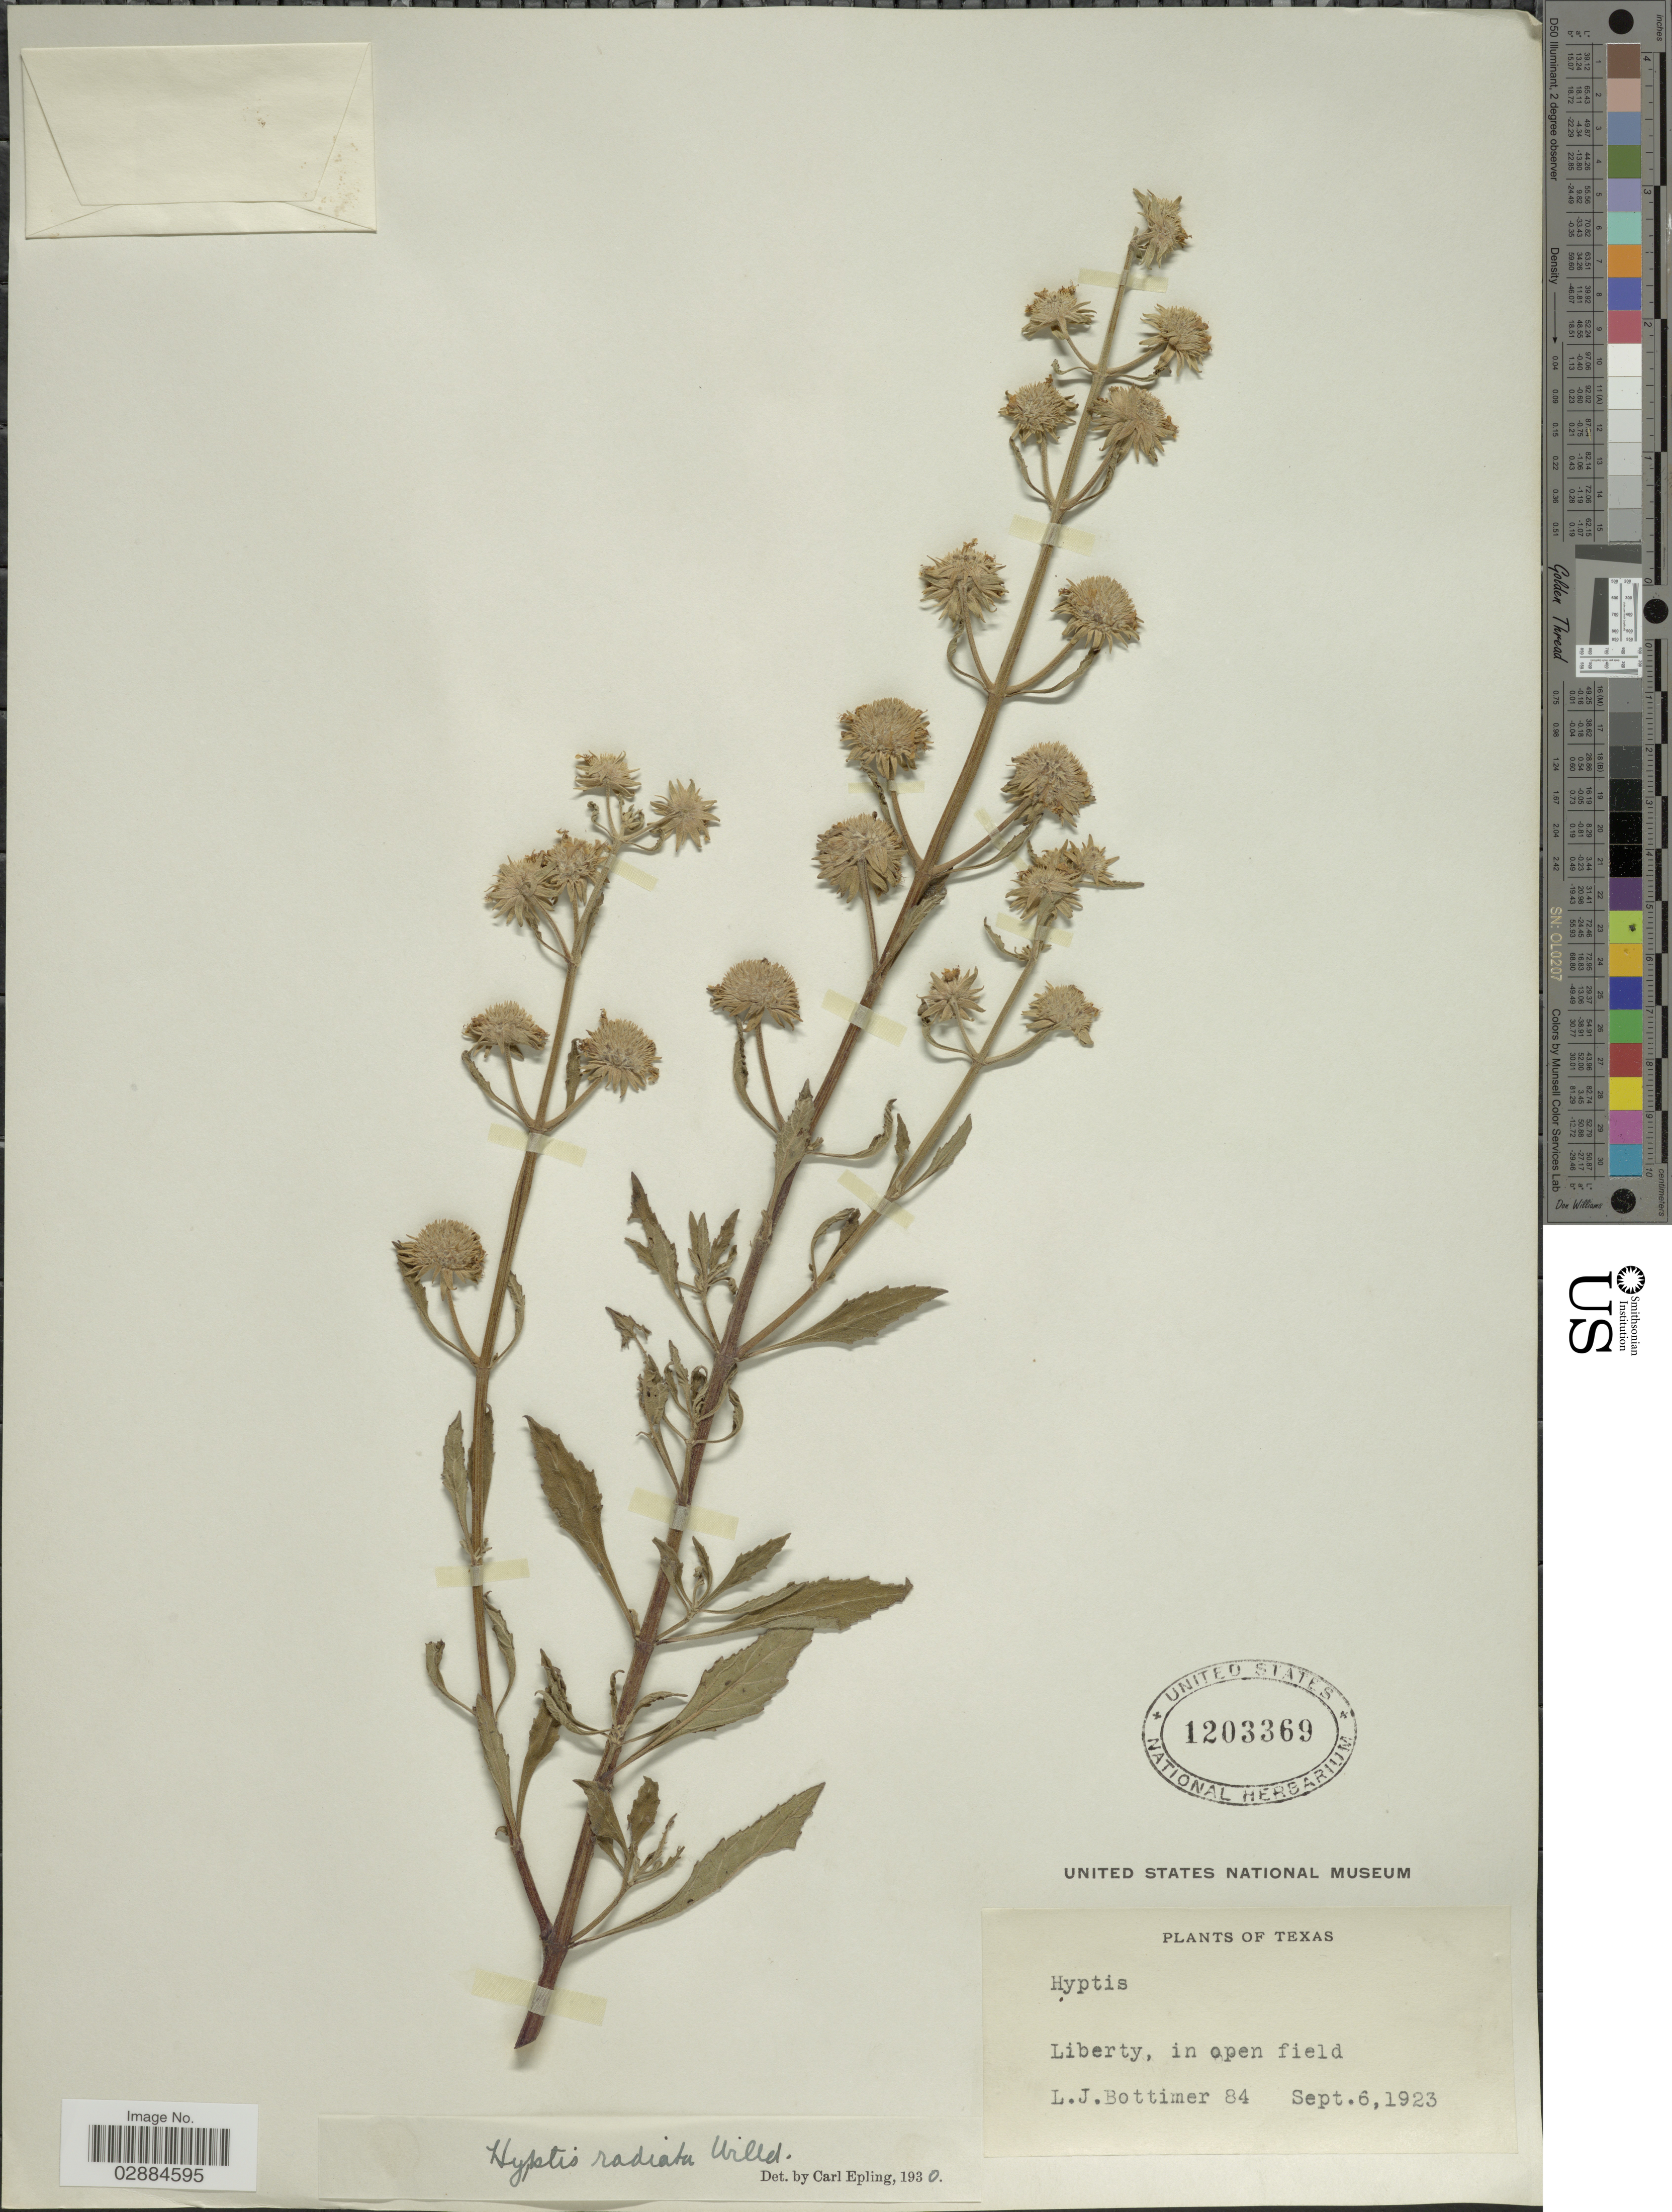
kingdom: Plantae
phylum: Tracheophyta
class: Magnoliopsida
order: Lamiales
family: Lamiaceae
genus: Hyptis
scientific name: Hyptis radiata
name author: Kunth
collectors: L. Bottimer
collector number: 84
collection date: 1923-09-06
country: United States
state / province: Texas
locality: Liberty, in open field.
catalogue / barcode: US 1203369